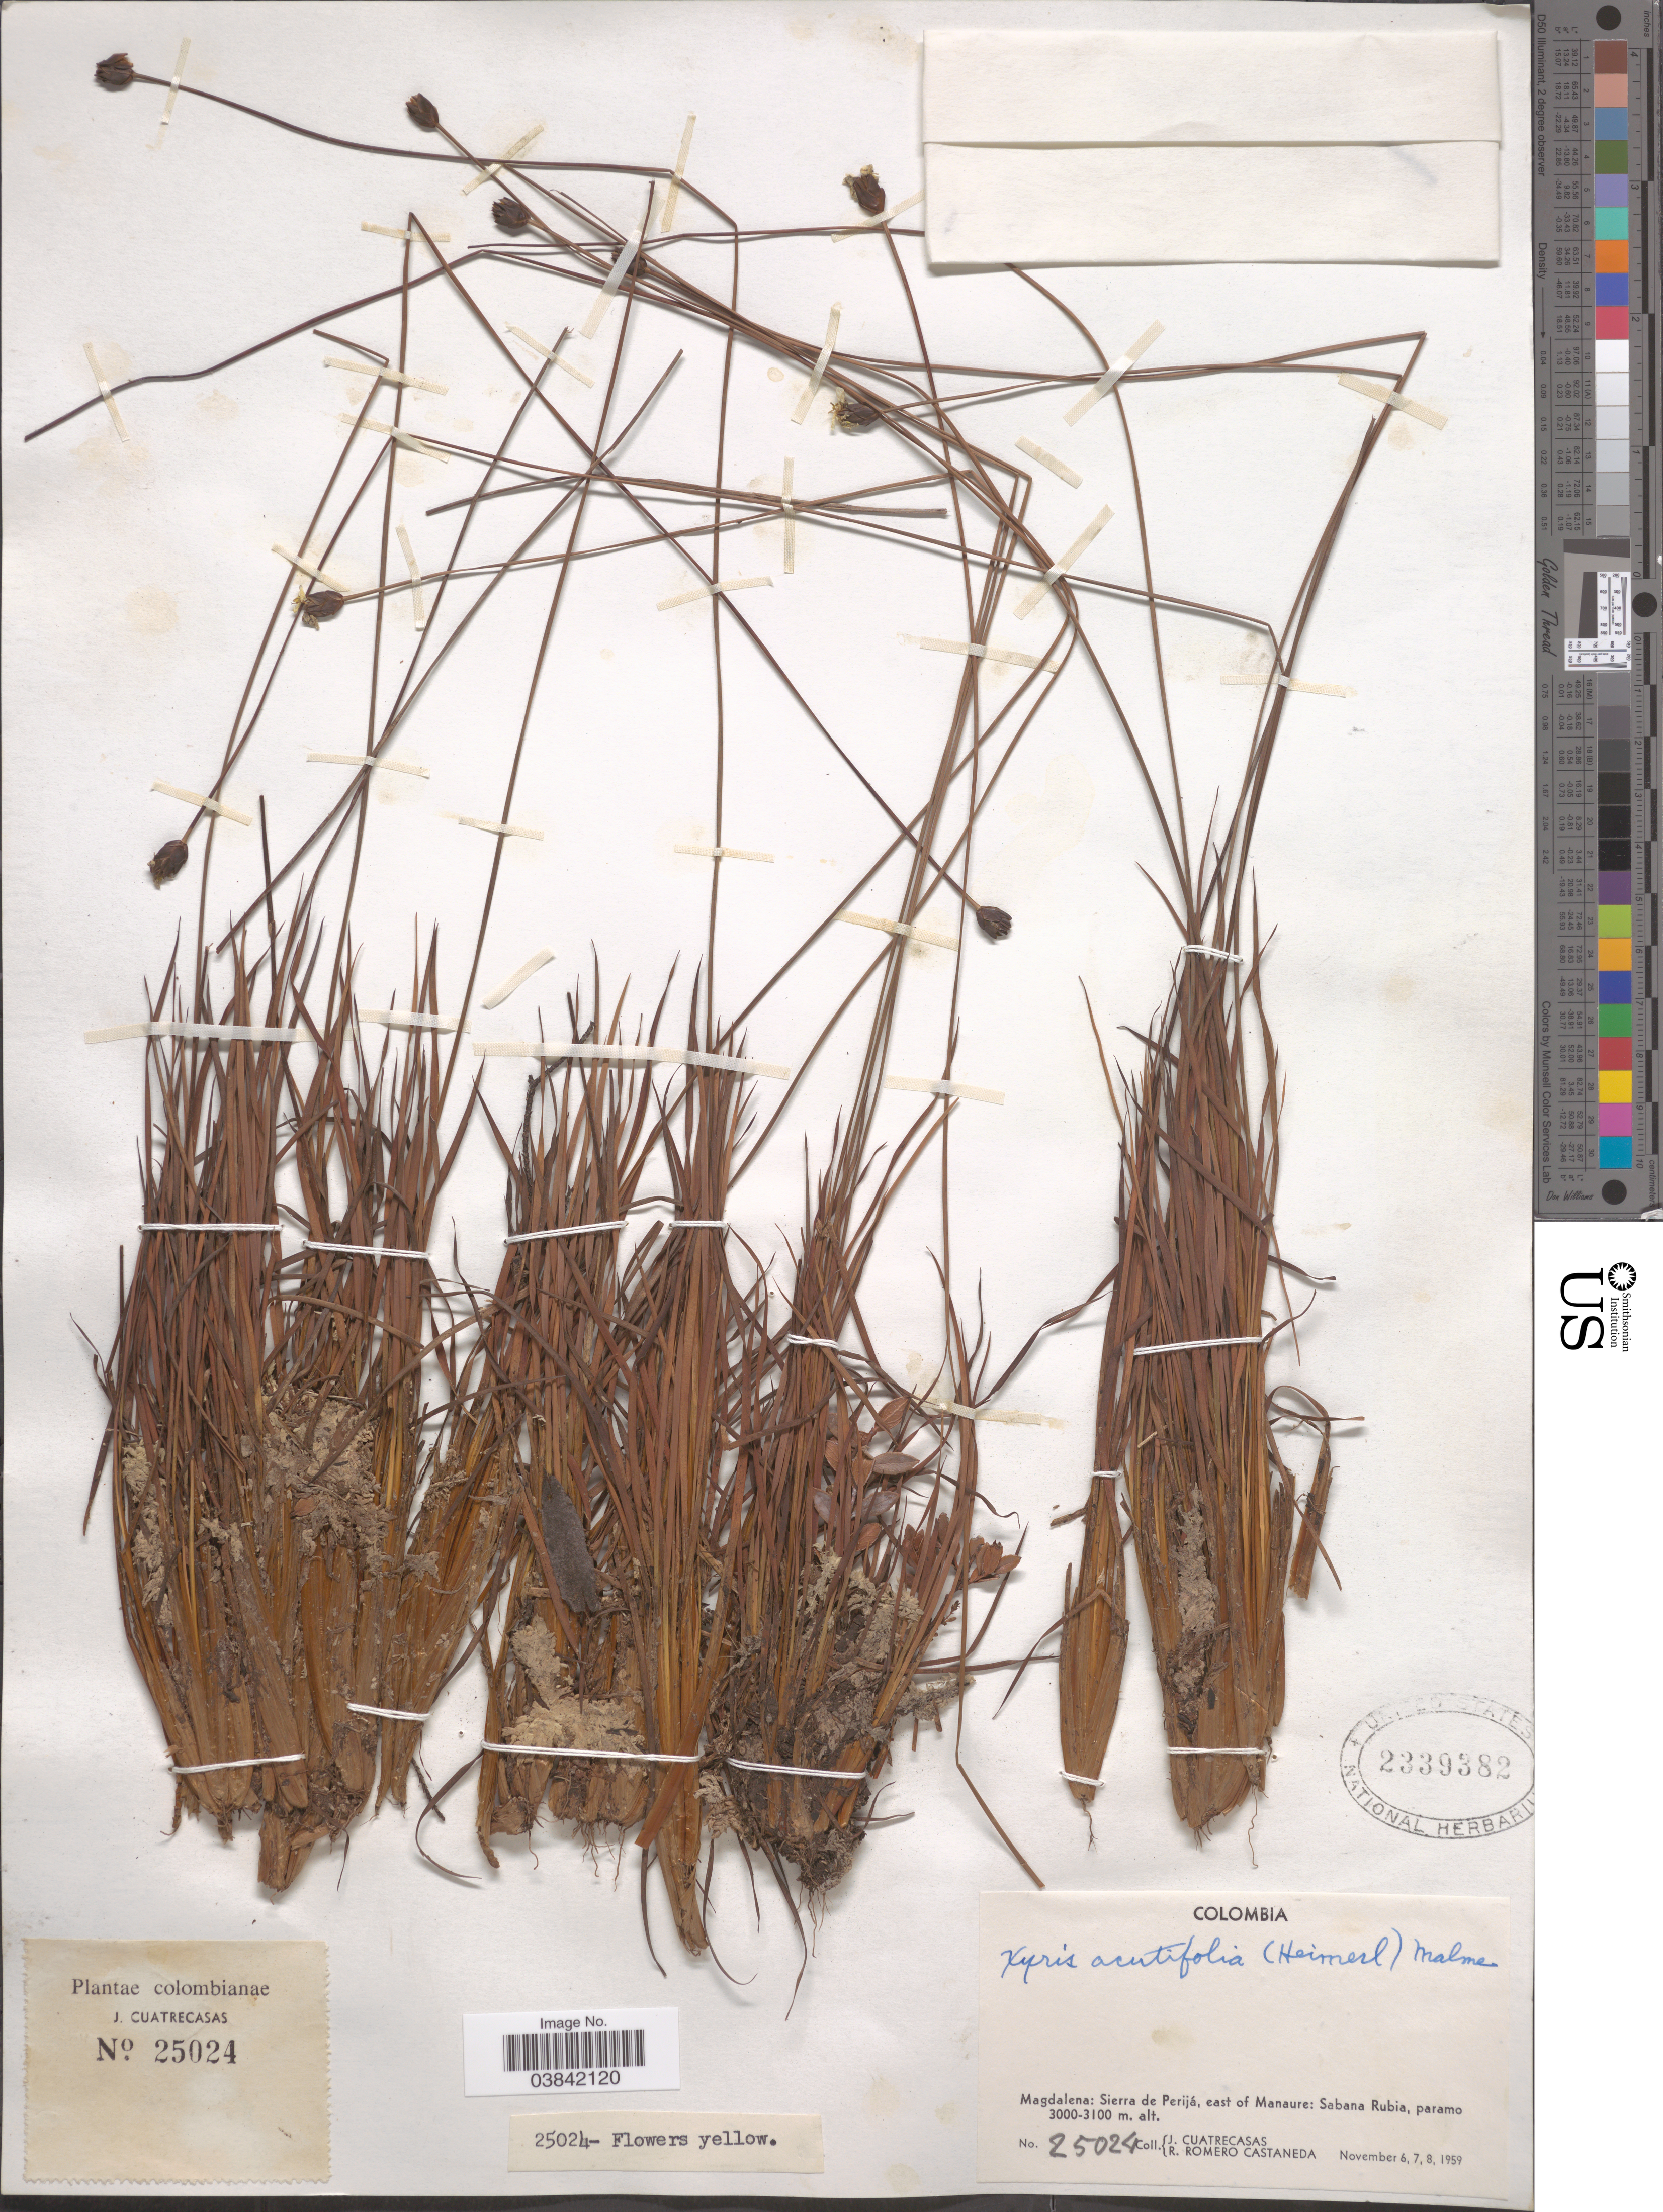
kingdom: Plantae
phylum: Tracheophyta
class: Liliopsida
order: Poales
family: Xyridaceae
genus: Xyris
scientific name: Xyris acutifolia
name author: (Heimerl) Malme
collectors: J. Cuatrecasas & R. Romero Castañeda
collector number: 25024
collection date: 1959-11-06/1959-11-08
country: Colombia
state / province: Magdalena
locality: Sierra de Perijá, east of Manaure: Sabana Rubia.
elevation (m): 3000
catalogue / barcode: US 2339382